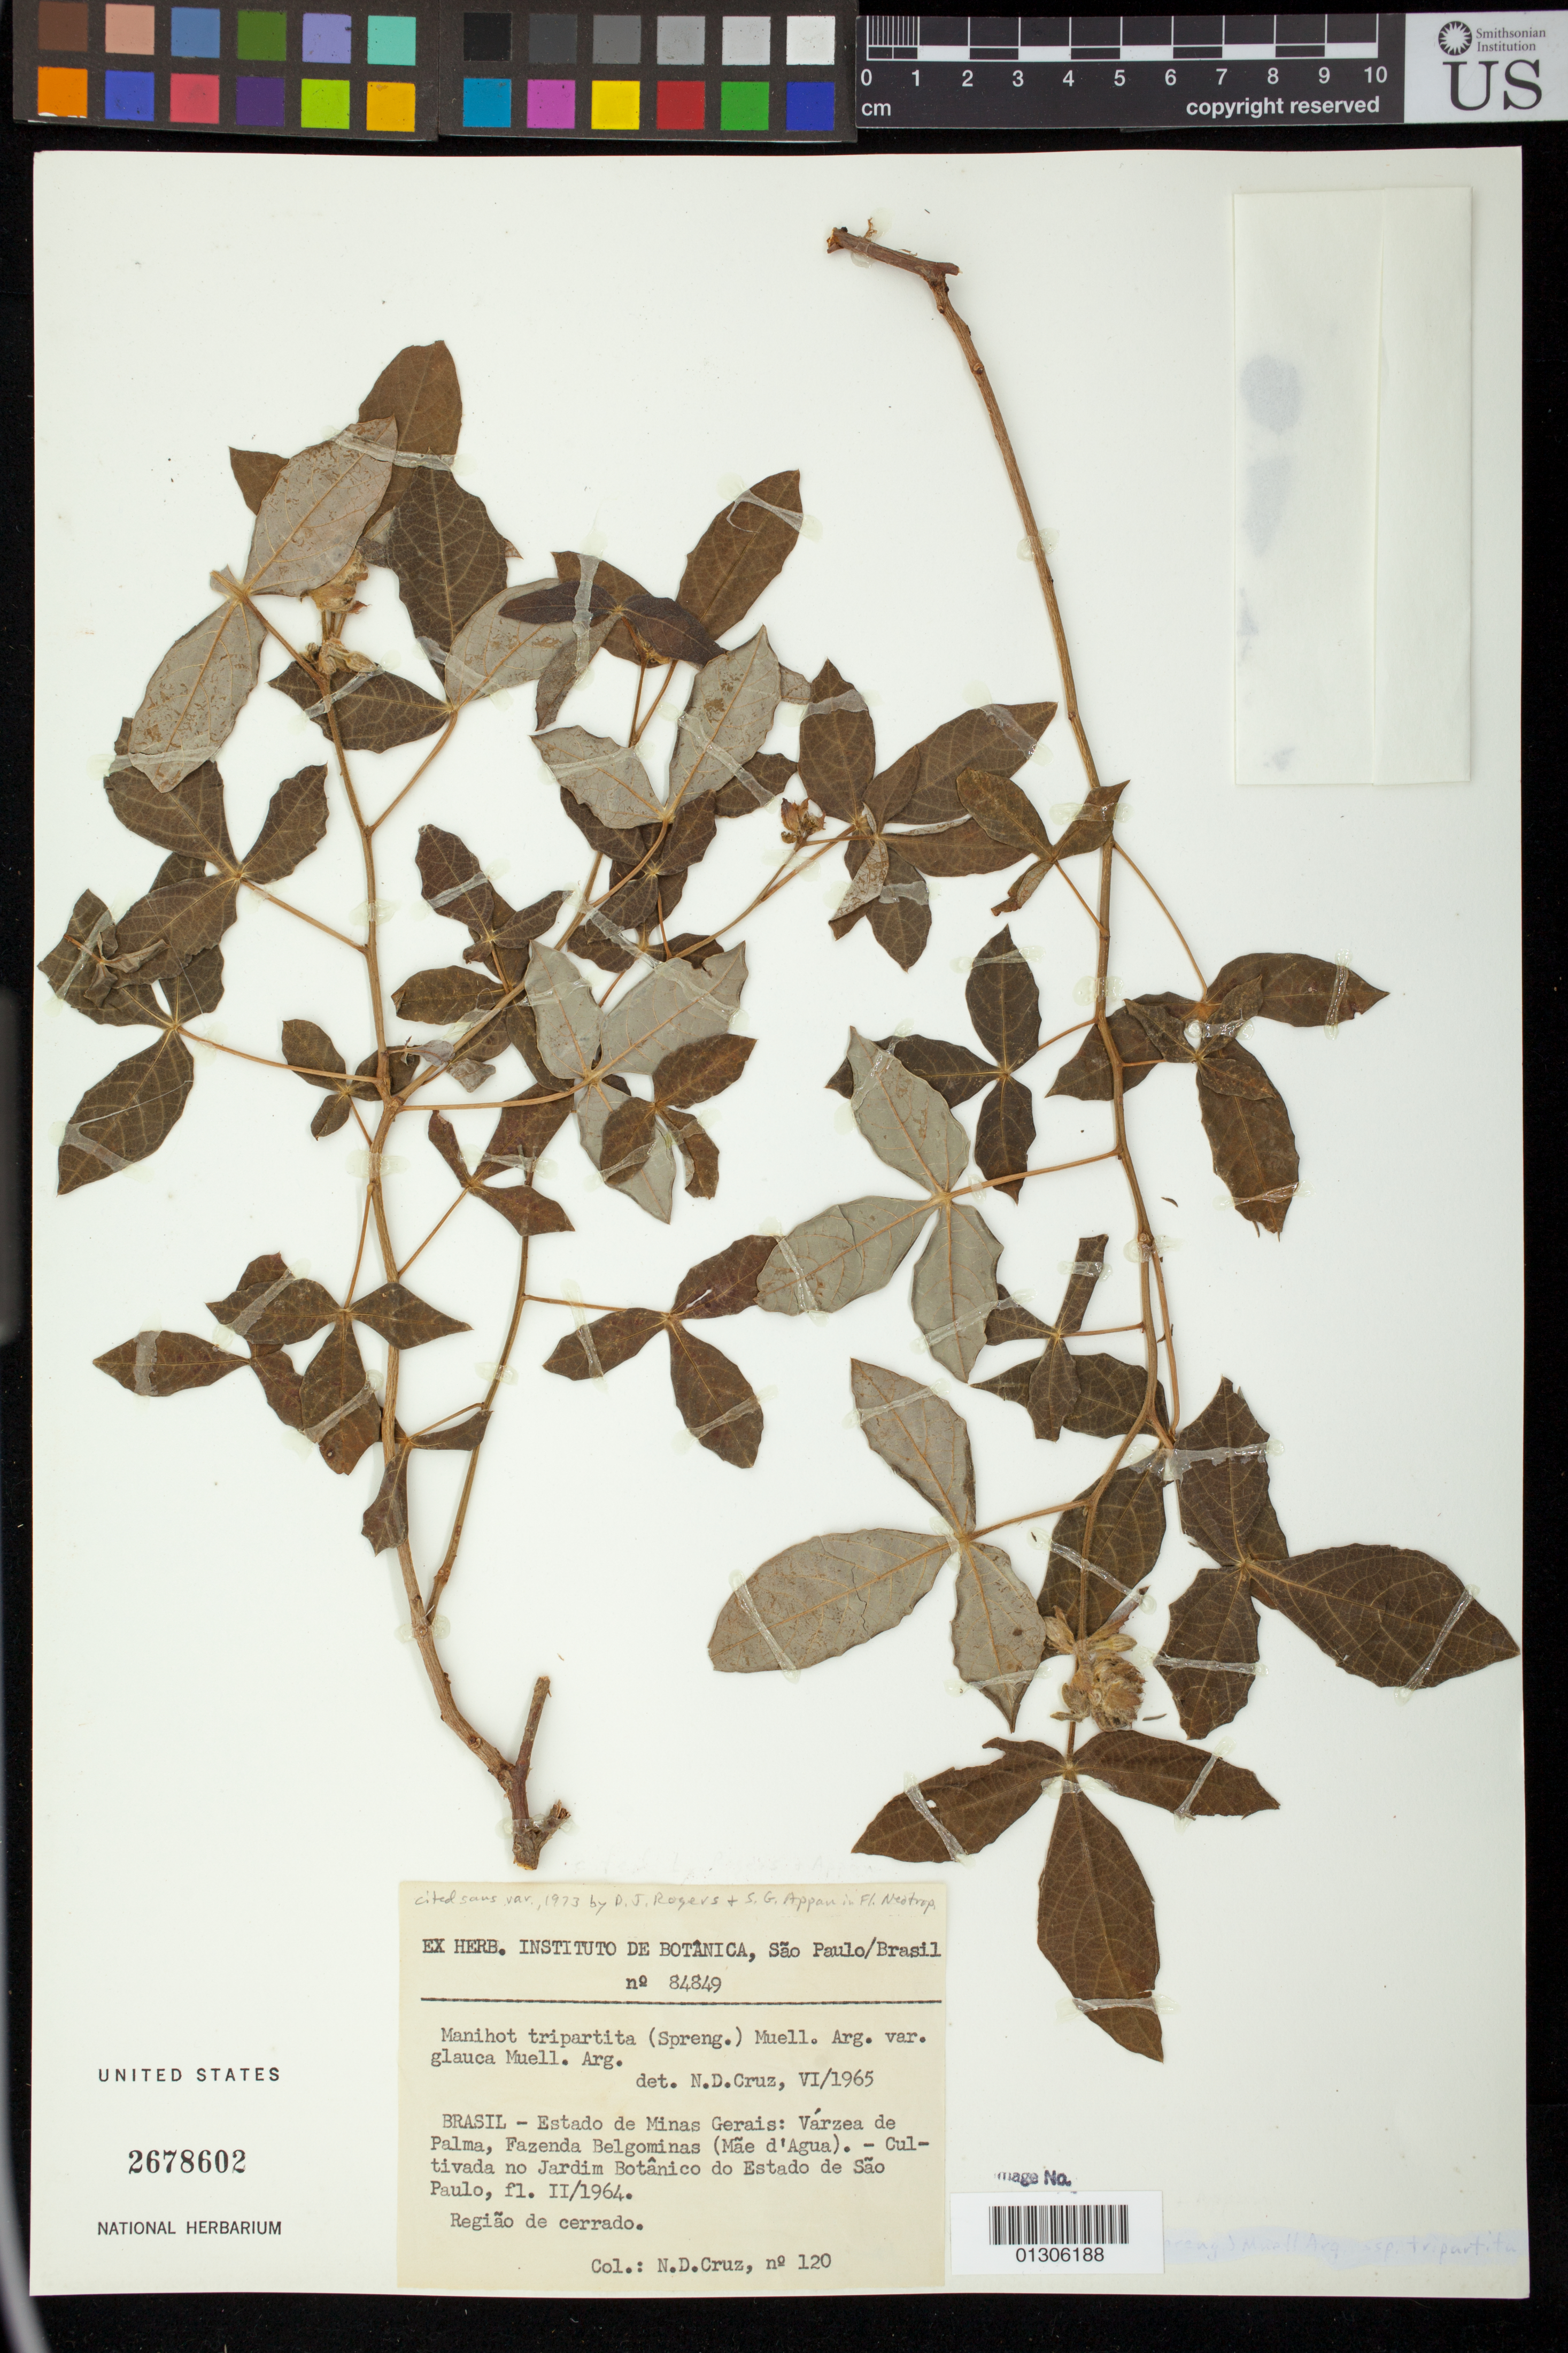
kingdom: Plantae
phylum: Tracheophyta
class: Magnoliopsida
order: Malpighiales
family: Euphorbiaceae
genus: Manihot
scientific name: Manihot tripartita subsp. tripartita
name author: (Spreng.) Müll. Arg.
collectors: N. D. Cruz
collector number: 120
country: Brazil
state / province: Minas Gerais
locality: Varzea de Palma, Fazenda Belgominas (Mae d'Agua). Cultivada no Jardim Botanico do Estado de Sao Paulo, Regiao de cerrado.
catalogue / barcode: US 2678602